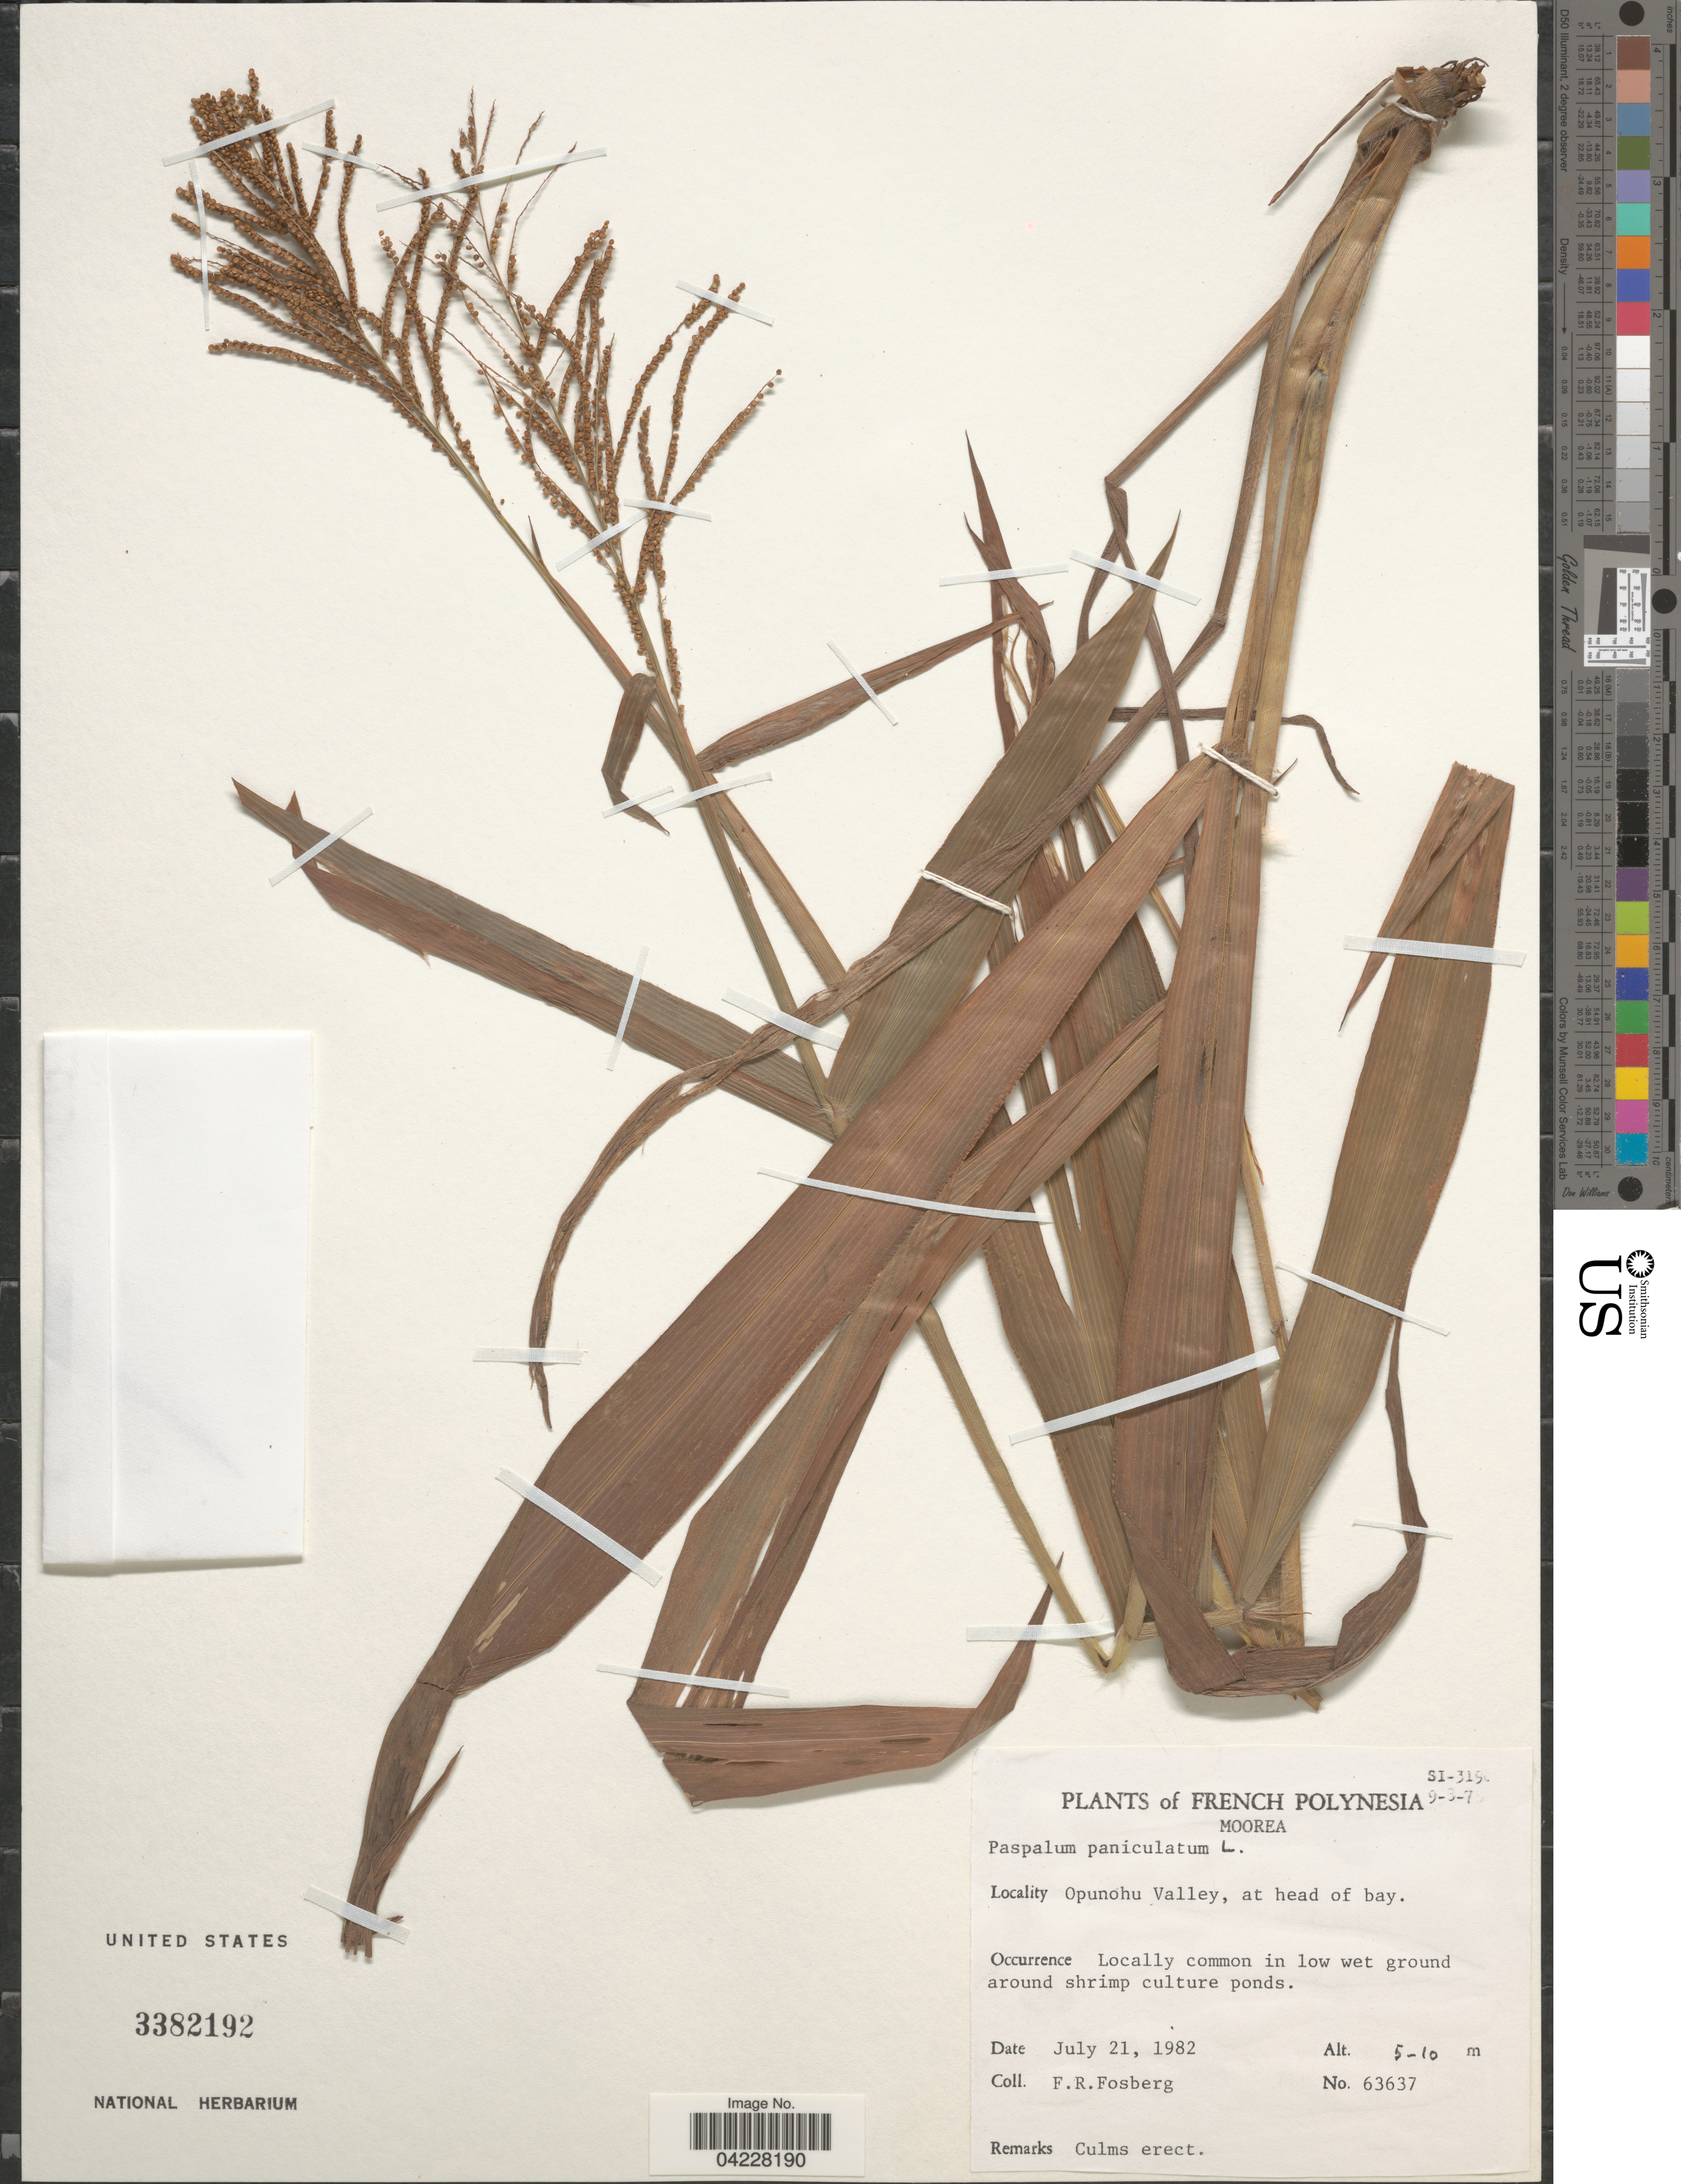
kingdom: Plantae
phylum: Tracheophyta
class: Liliopsida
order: Poales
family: Poaceae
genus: Paspalum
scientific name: Paspalum paniculatum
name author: L.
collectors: F. R. Fosberg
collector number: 63637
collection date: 1982-07-21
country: French Polynesia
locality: Moorea. Opunohu Valley, at head of bay.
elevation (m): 5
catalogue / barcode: US 3382192